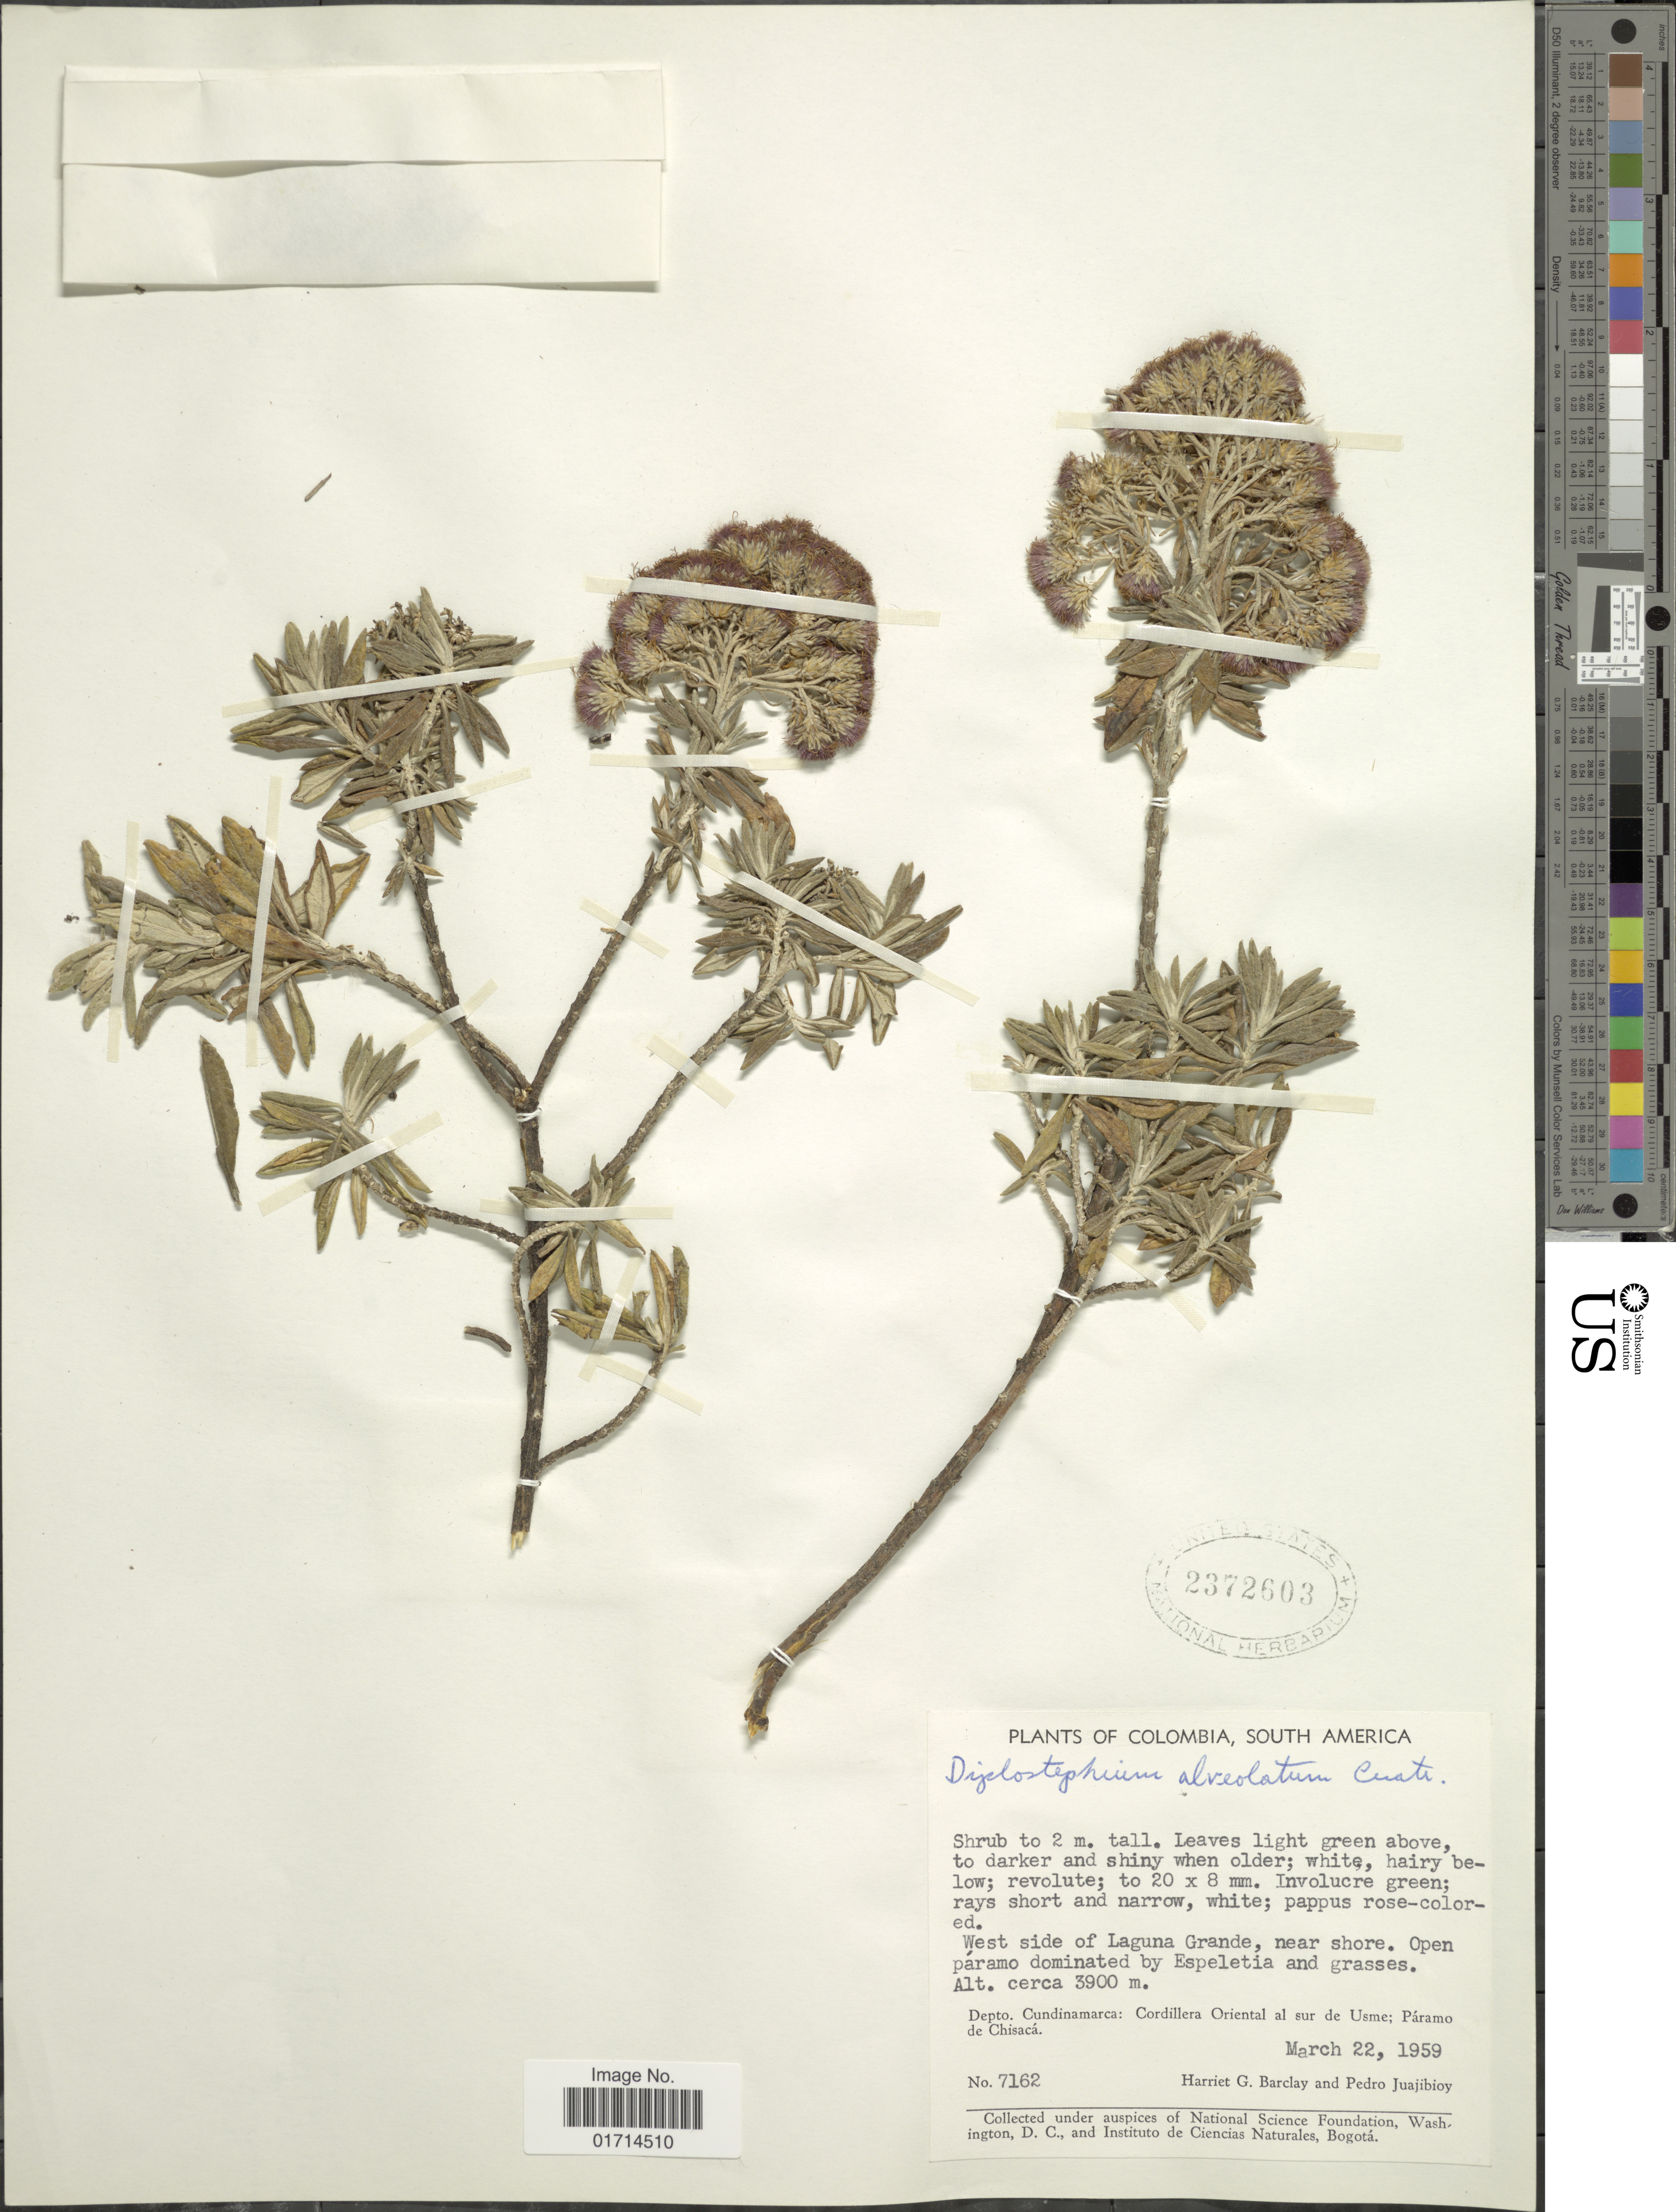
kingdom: Plantae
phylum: Tracheophyta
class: Magnoliopsida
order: Asterales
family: Asteraceae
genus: Diplostephium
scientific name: Diplostephium alveolatum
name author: Cuatrec.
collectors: H. G. Barclay & P. Juajibioy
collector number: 7162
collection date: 1959-03-22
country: Colombia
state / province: Cundinamarca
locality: West side of Laguna Grande, near shore, Cordillera Oriental al sur de Usme, Paramo de Chisaca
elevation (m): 3900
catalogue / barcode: US 2372603